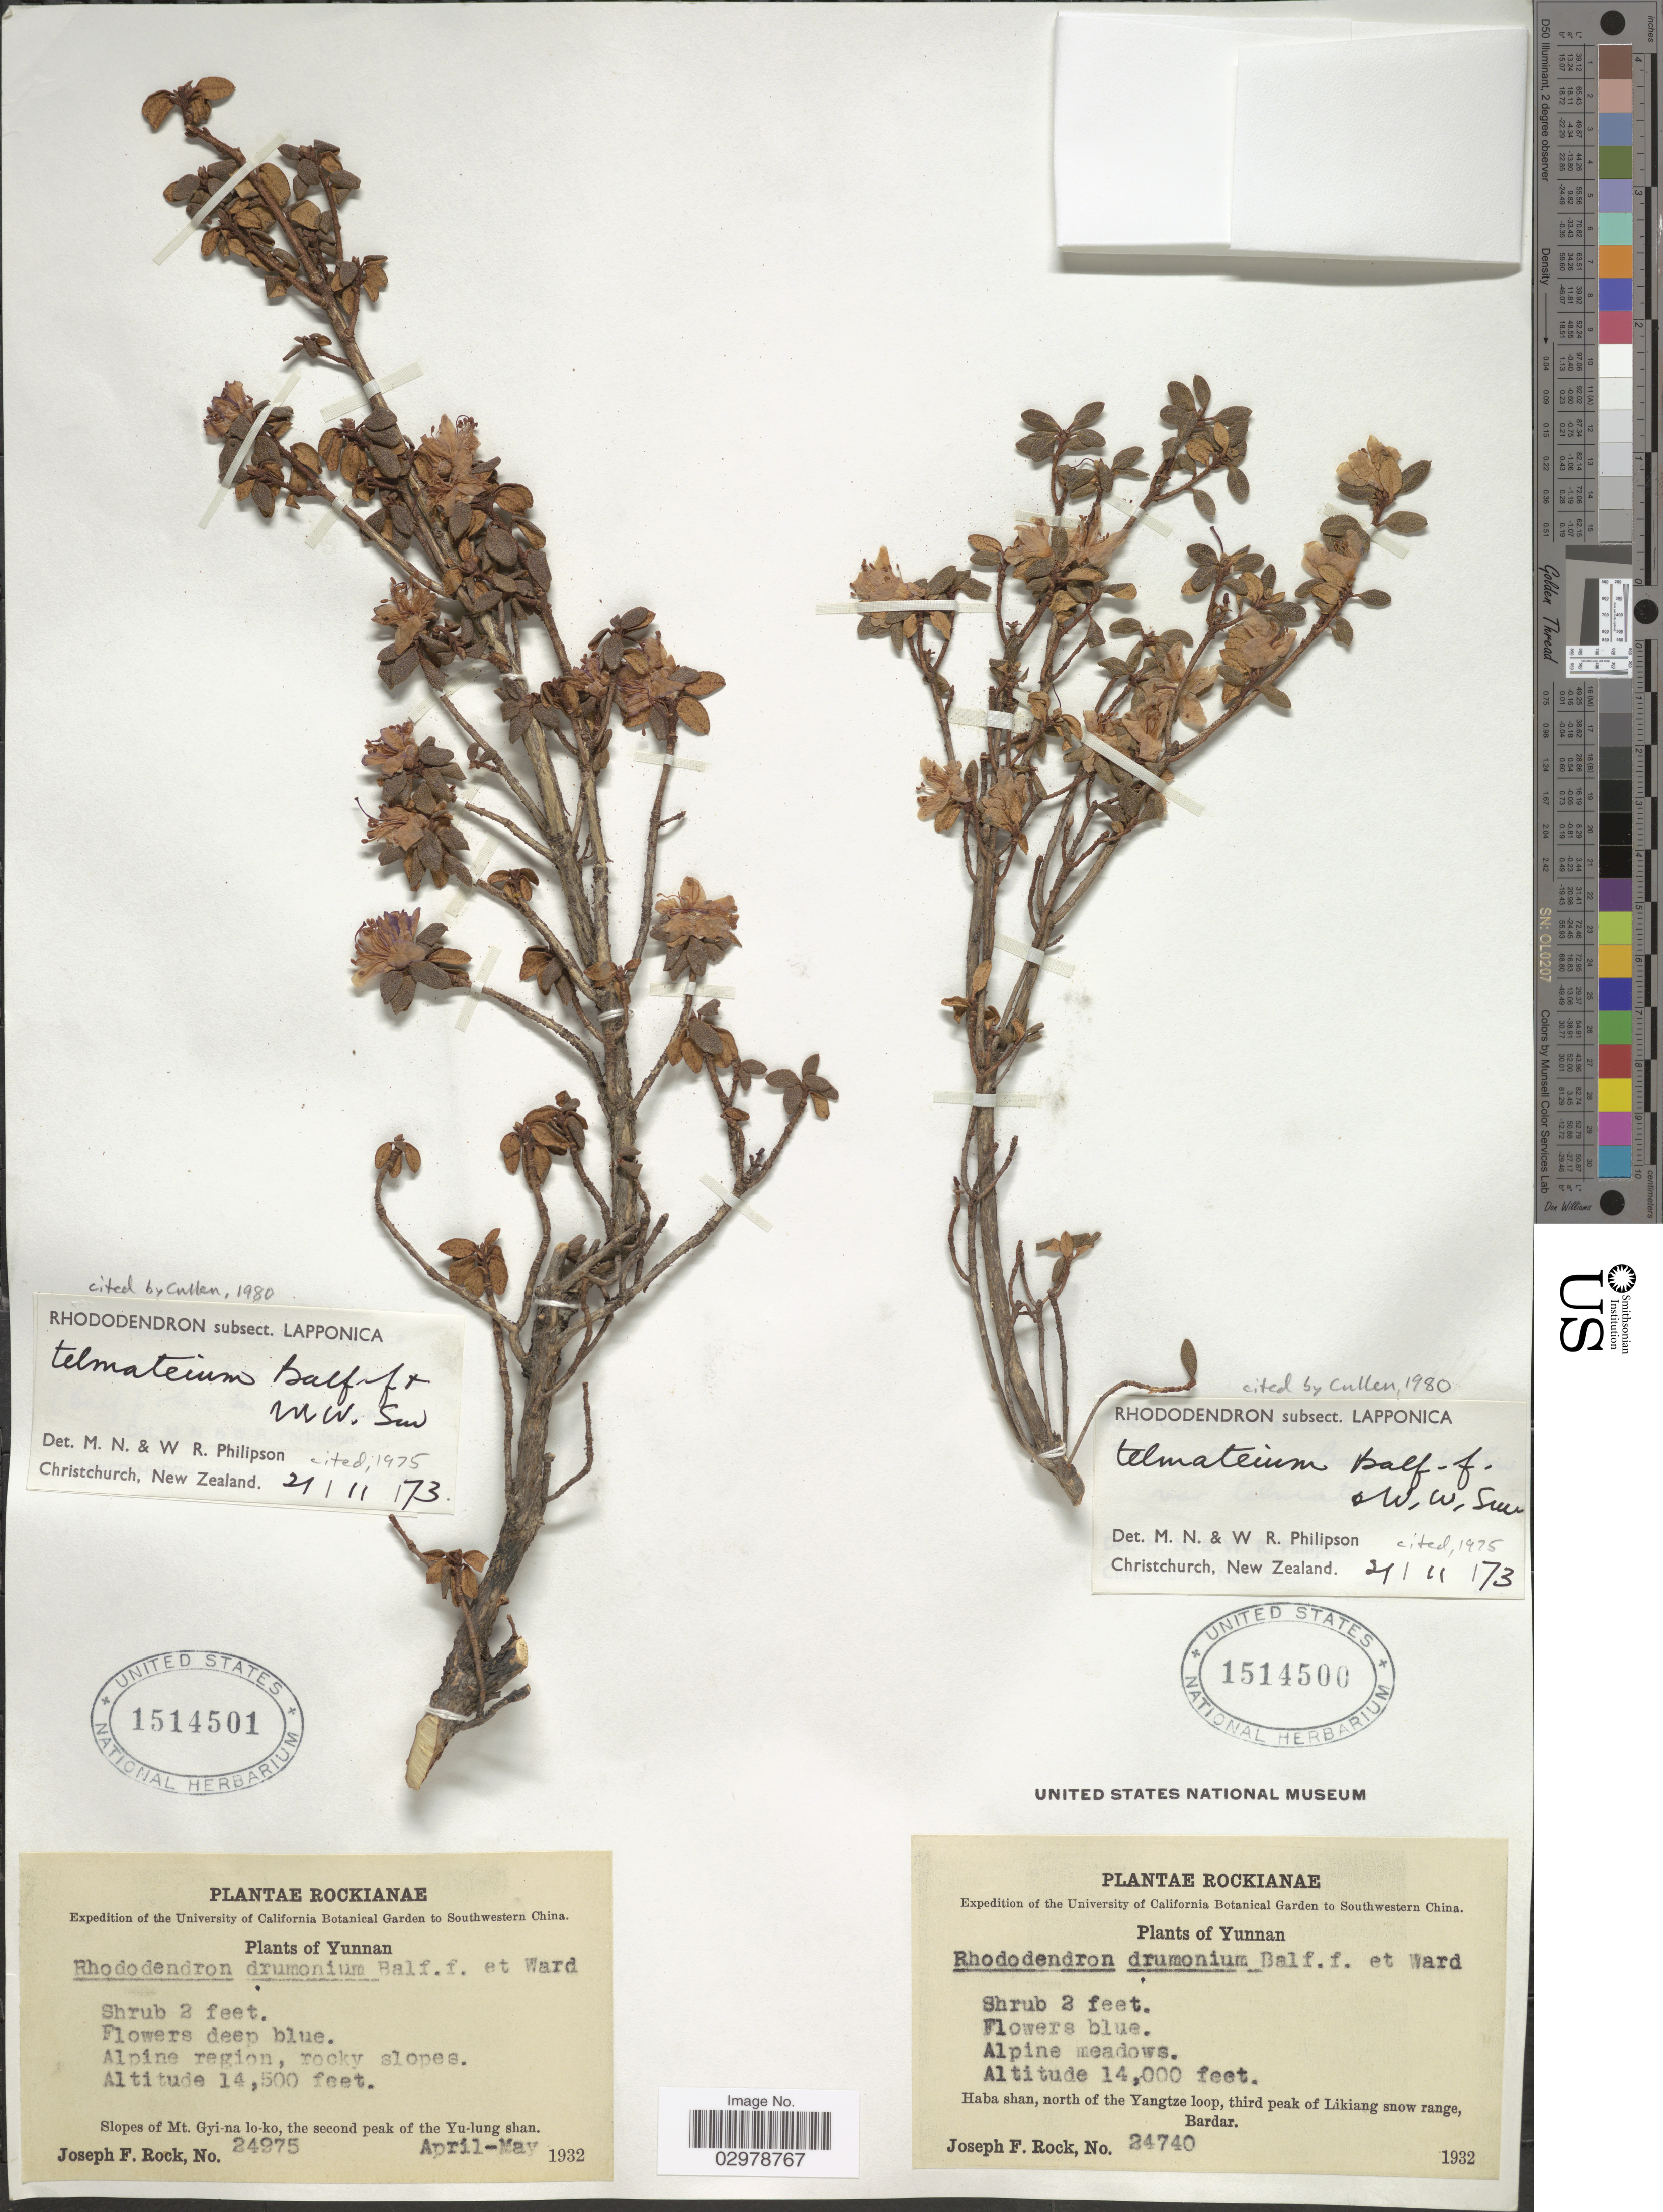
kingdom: Plantae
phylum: Tracheophyta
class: Magnoliopsida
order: Ericales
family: Ericaceae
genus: Rhododendron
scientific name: Rhododendron telmateium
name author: Balf. f. & W.W. Sm.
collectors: J. F. Rock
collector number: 24975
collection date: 1932-04/1932-05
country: China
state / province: Yunnan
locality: Southwestern China. Slopes of Mt. Gyi-na lo-ko, the second peak of the Yu-lung shan.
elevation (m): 4420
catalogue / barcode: US 1514501